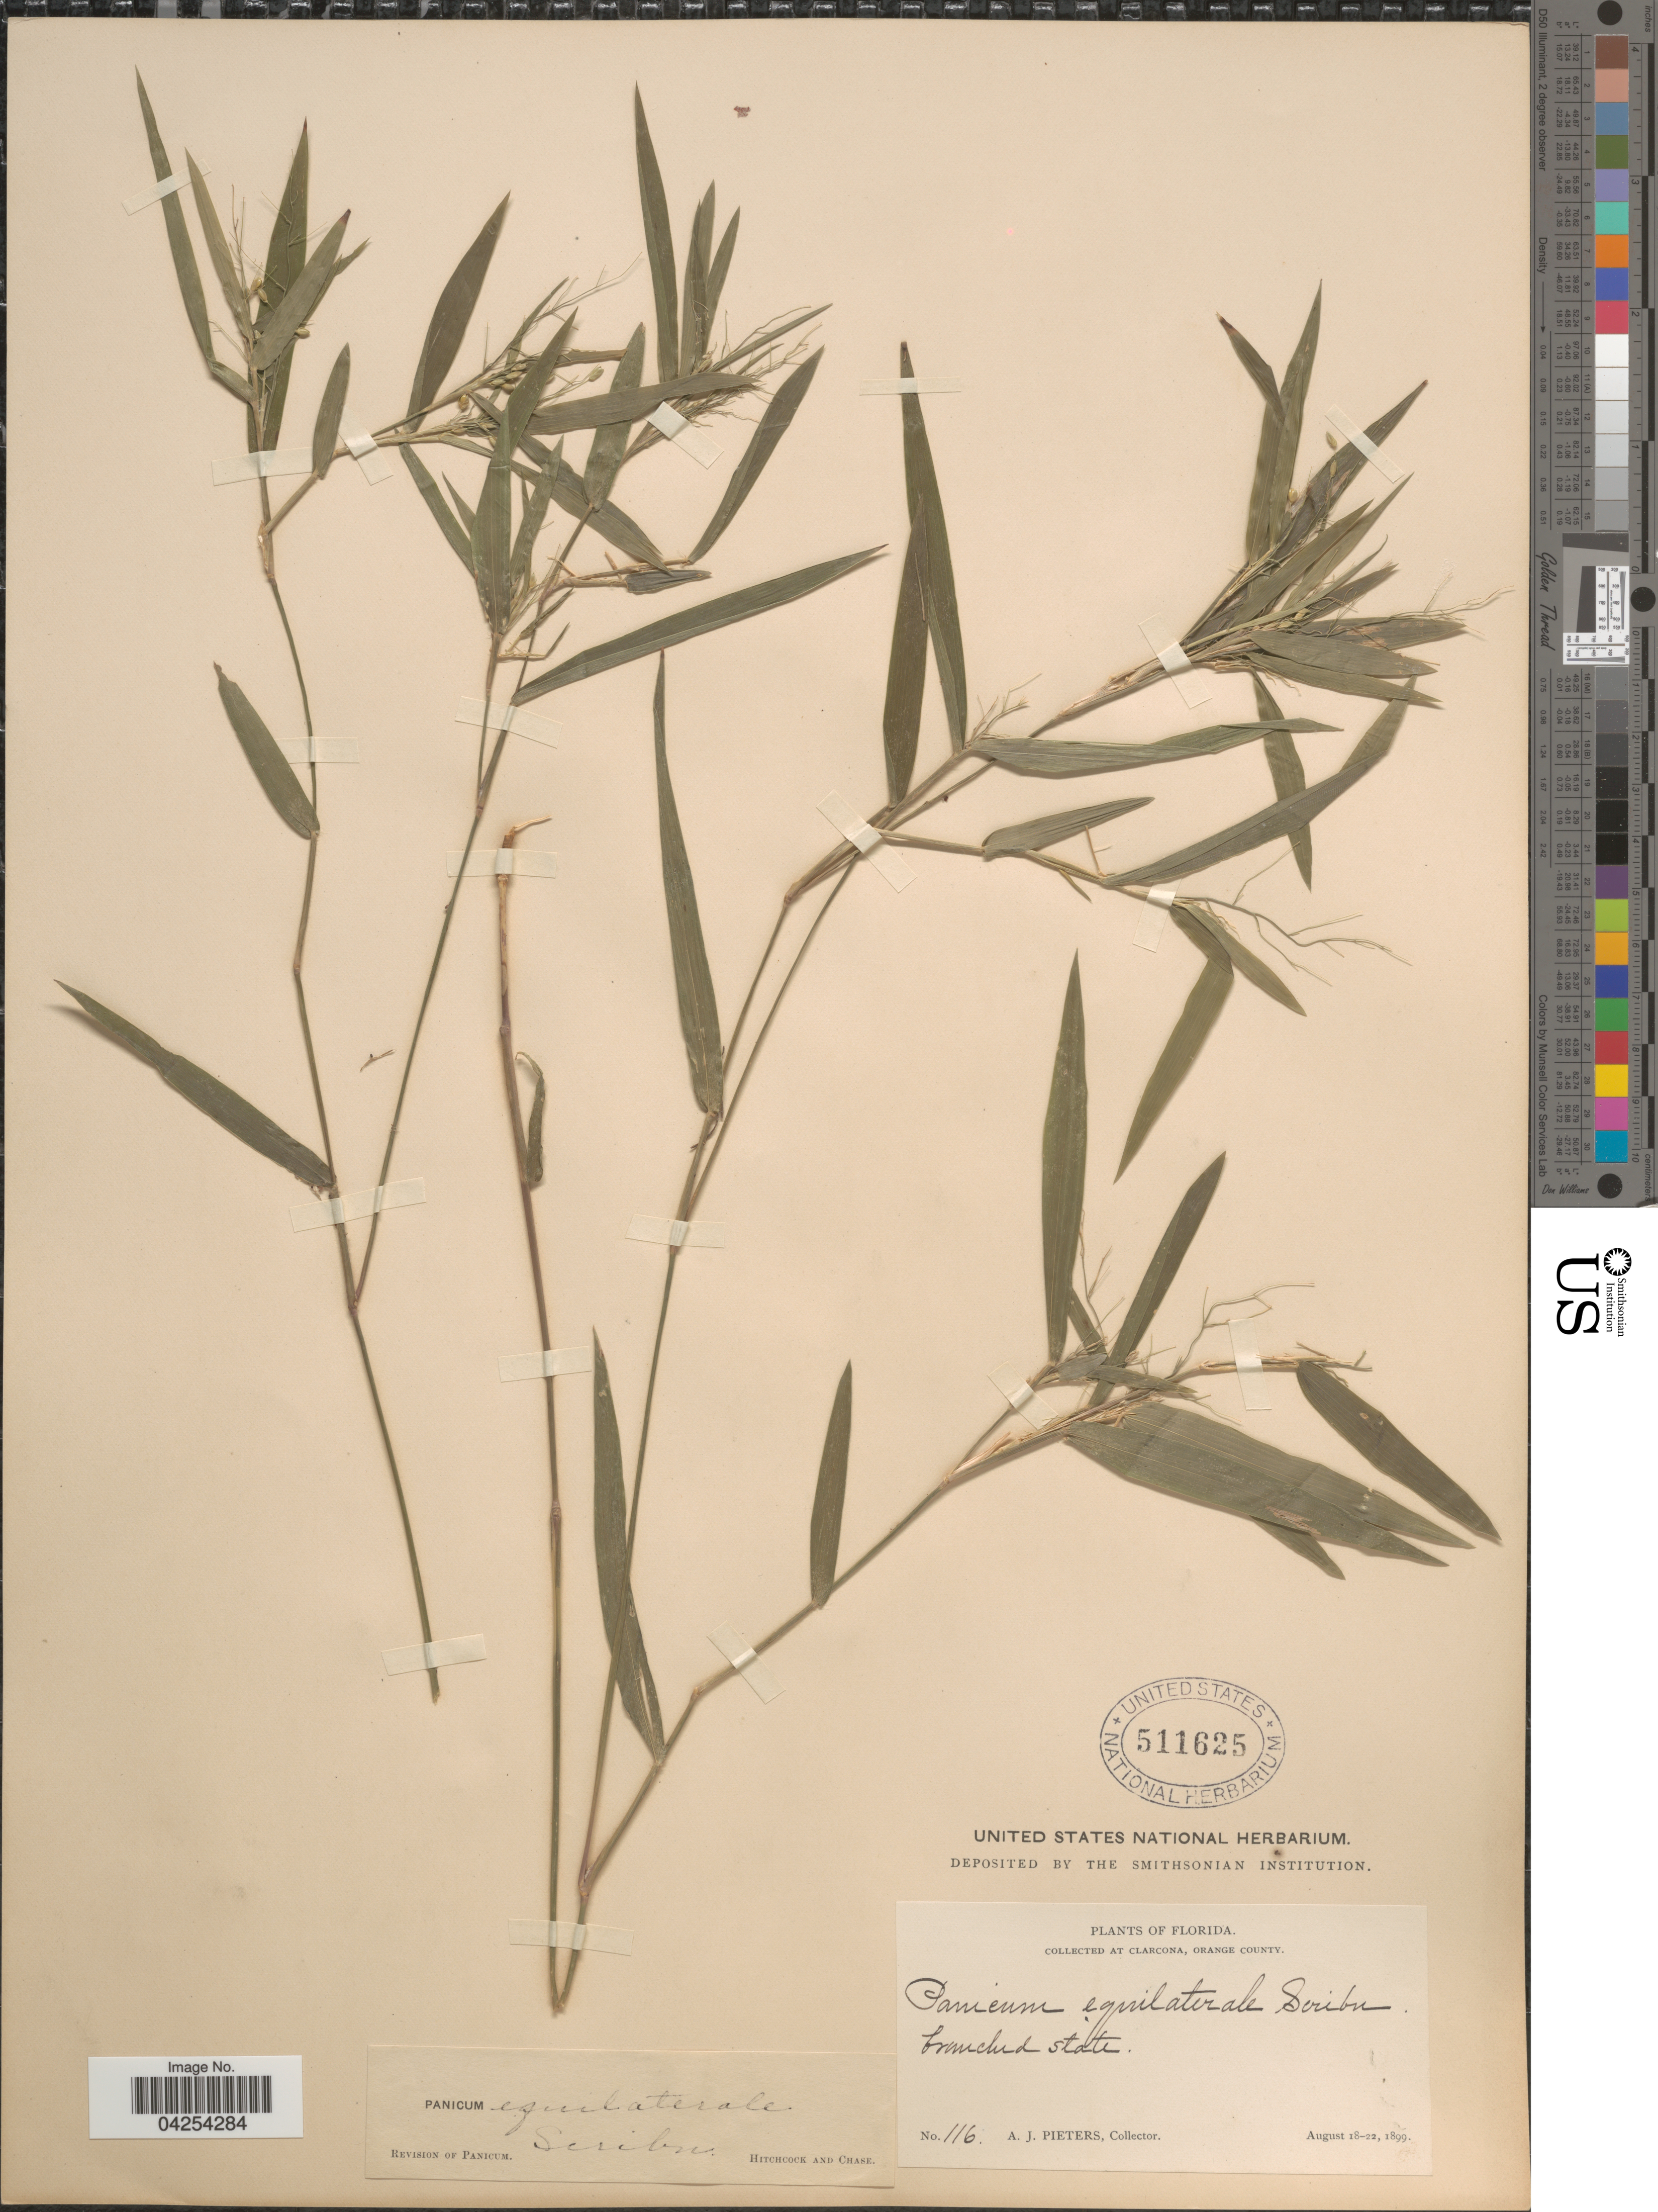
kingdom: Plantae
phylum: Tracheophyta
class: Liliopsida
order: Poales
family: Poaceae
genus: Dichanthelium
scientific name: Dichanthelium commutatum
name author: (Schult.) Gould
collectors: A. Pieters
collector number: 116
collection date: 1899-08-18/1899-08-22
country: United States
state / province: Florida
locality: Clarcona, Orange County.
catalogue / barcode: US 511625